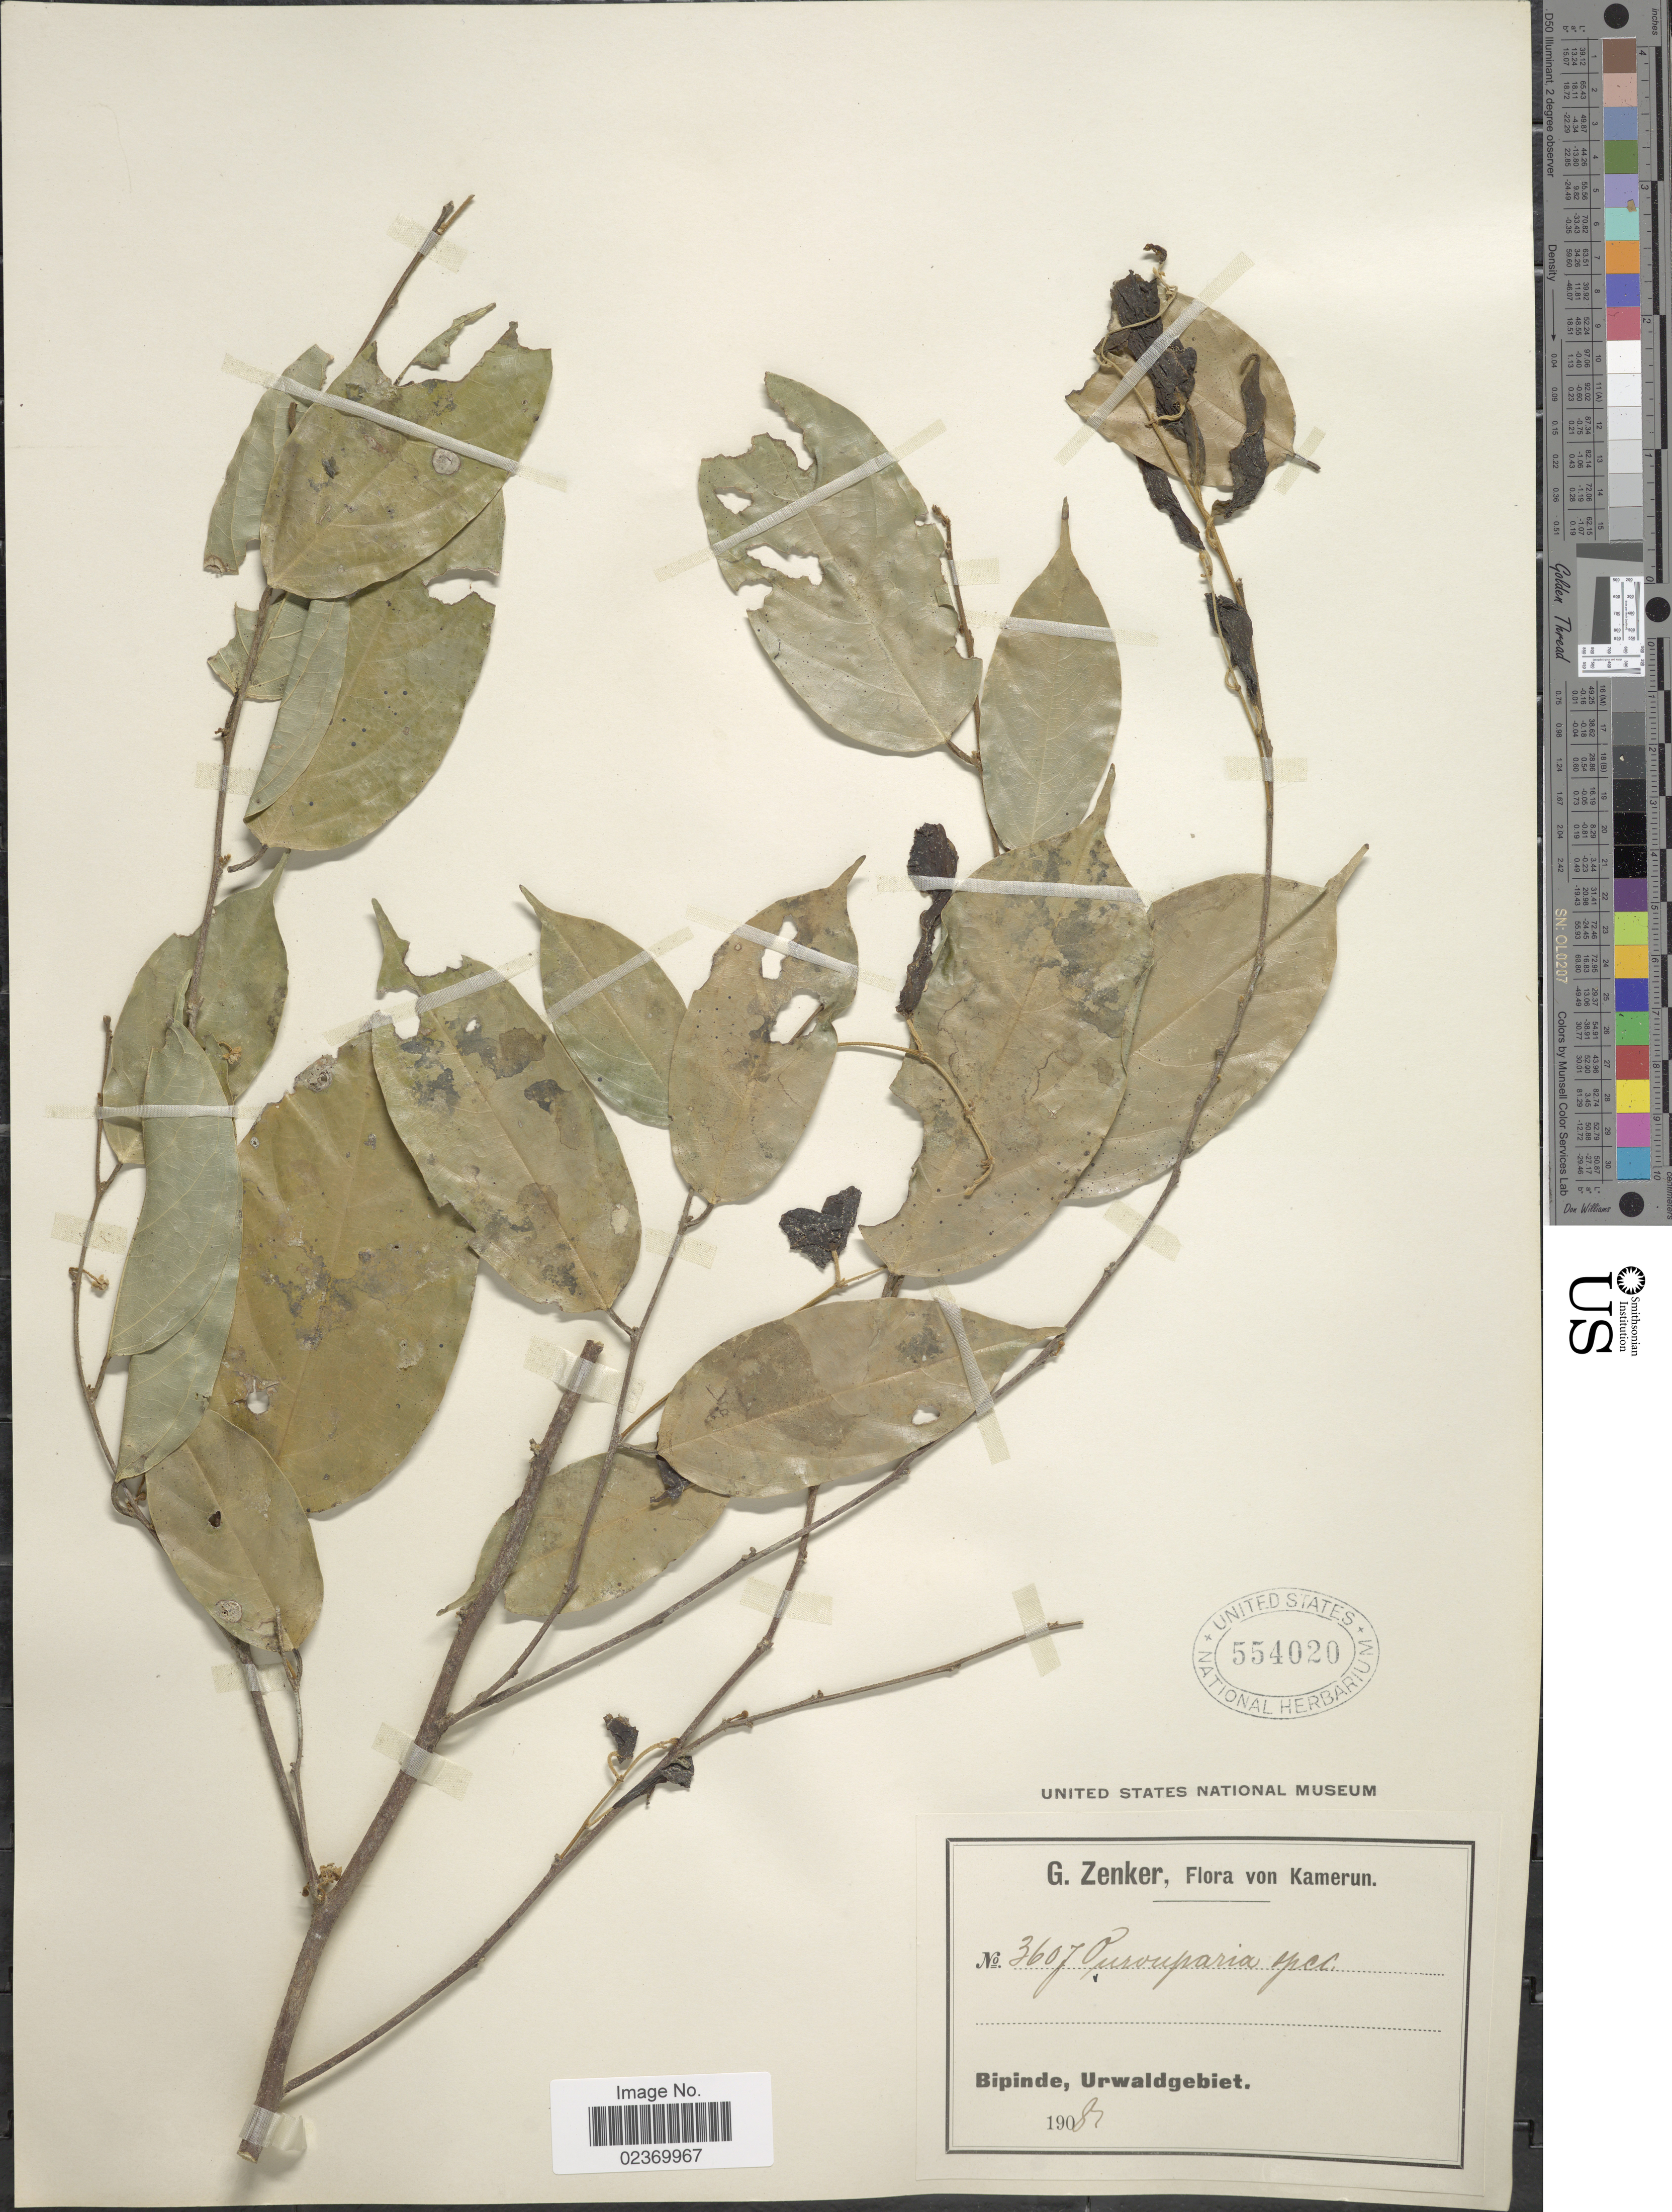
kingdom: Plantae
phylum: Tracheophyta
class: Magnoliopsida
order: Oxalidales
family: Huaceae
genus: Afrostyrax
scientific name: Afrostyrax kamerunensis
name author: Perkins & Gilg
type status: Isosyntype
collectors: G. A. Zenker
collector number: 3607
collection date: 1908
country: Cameroon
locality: Kamerun, Bipinde, Urwaldgebiet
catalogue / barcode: US 554020